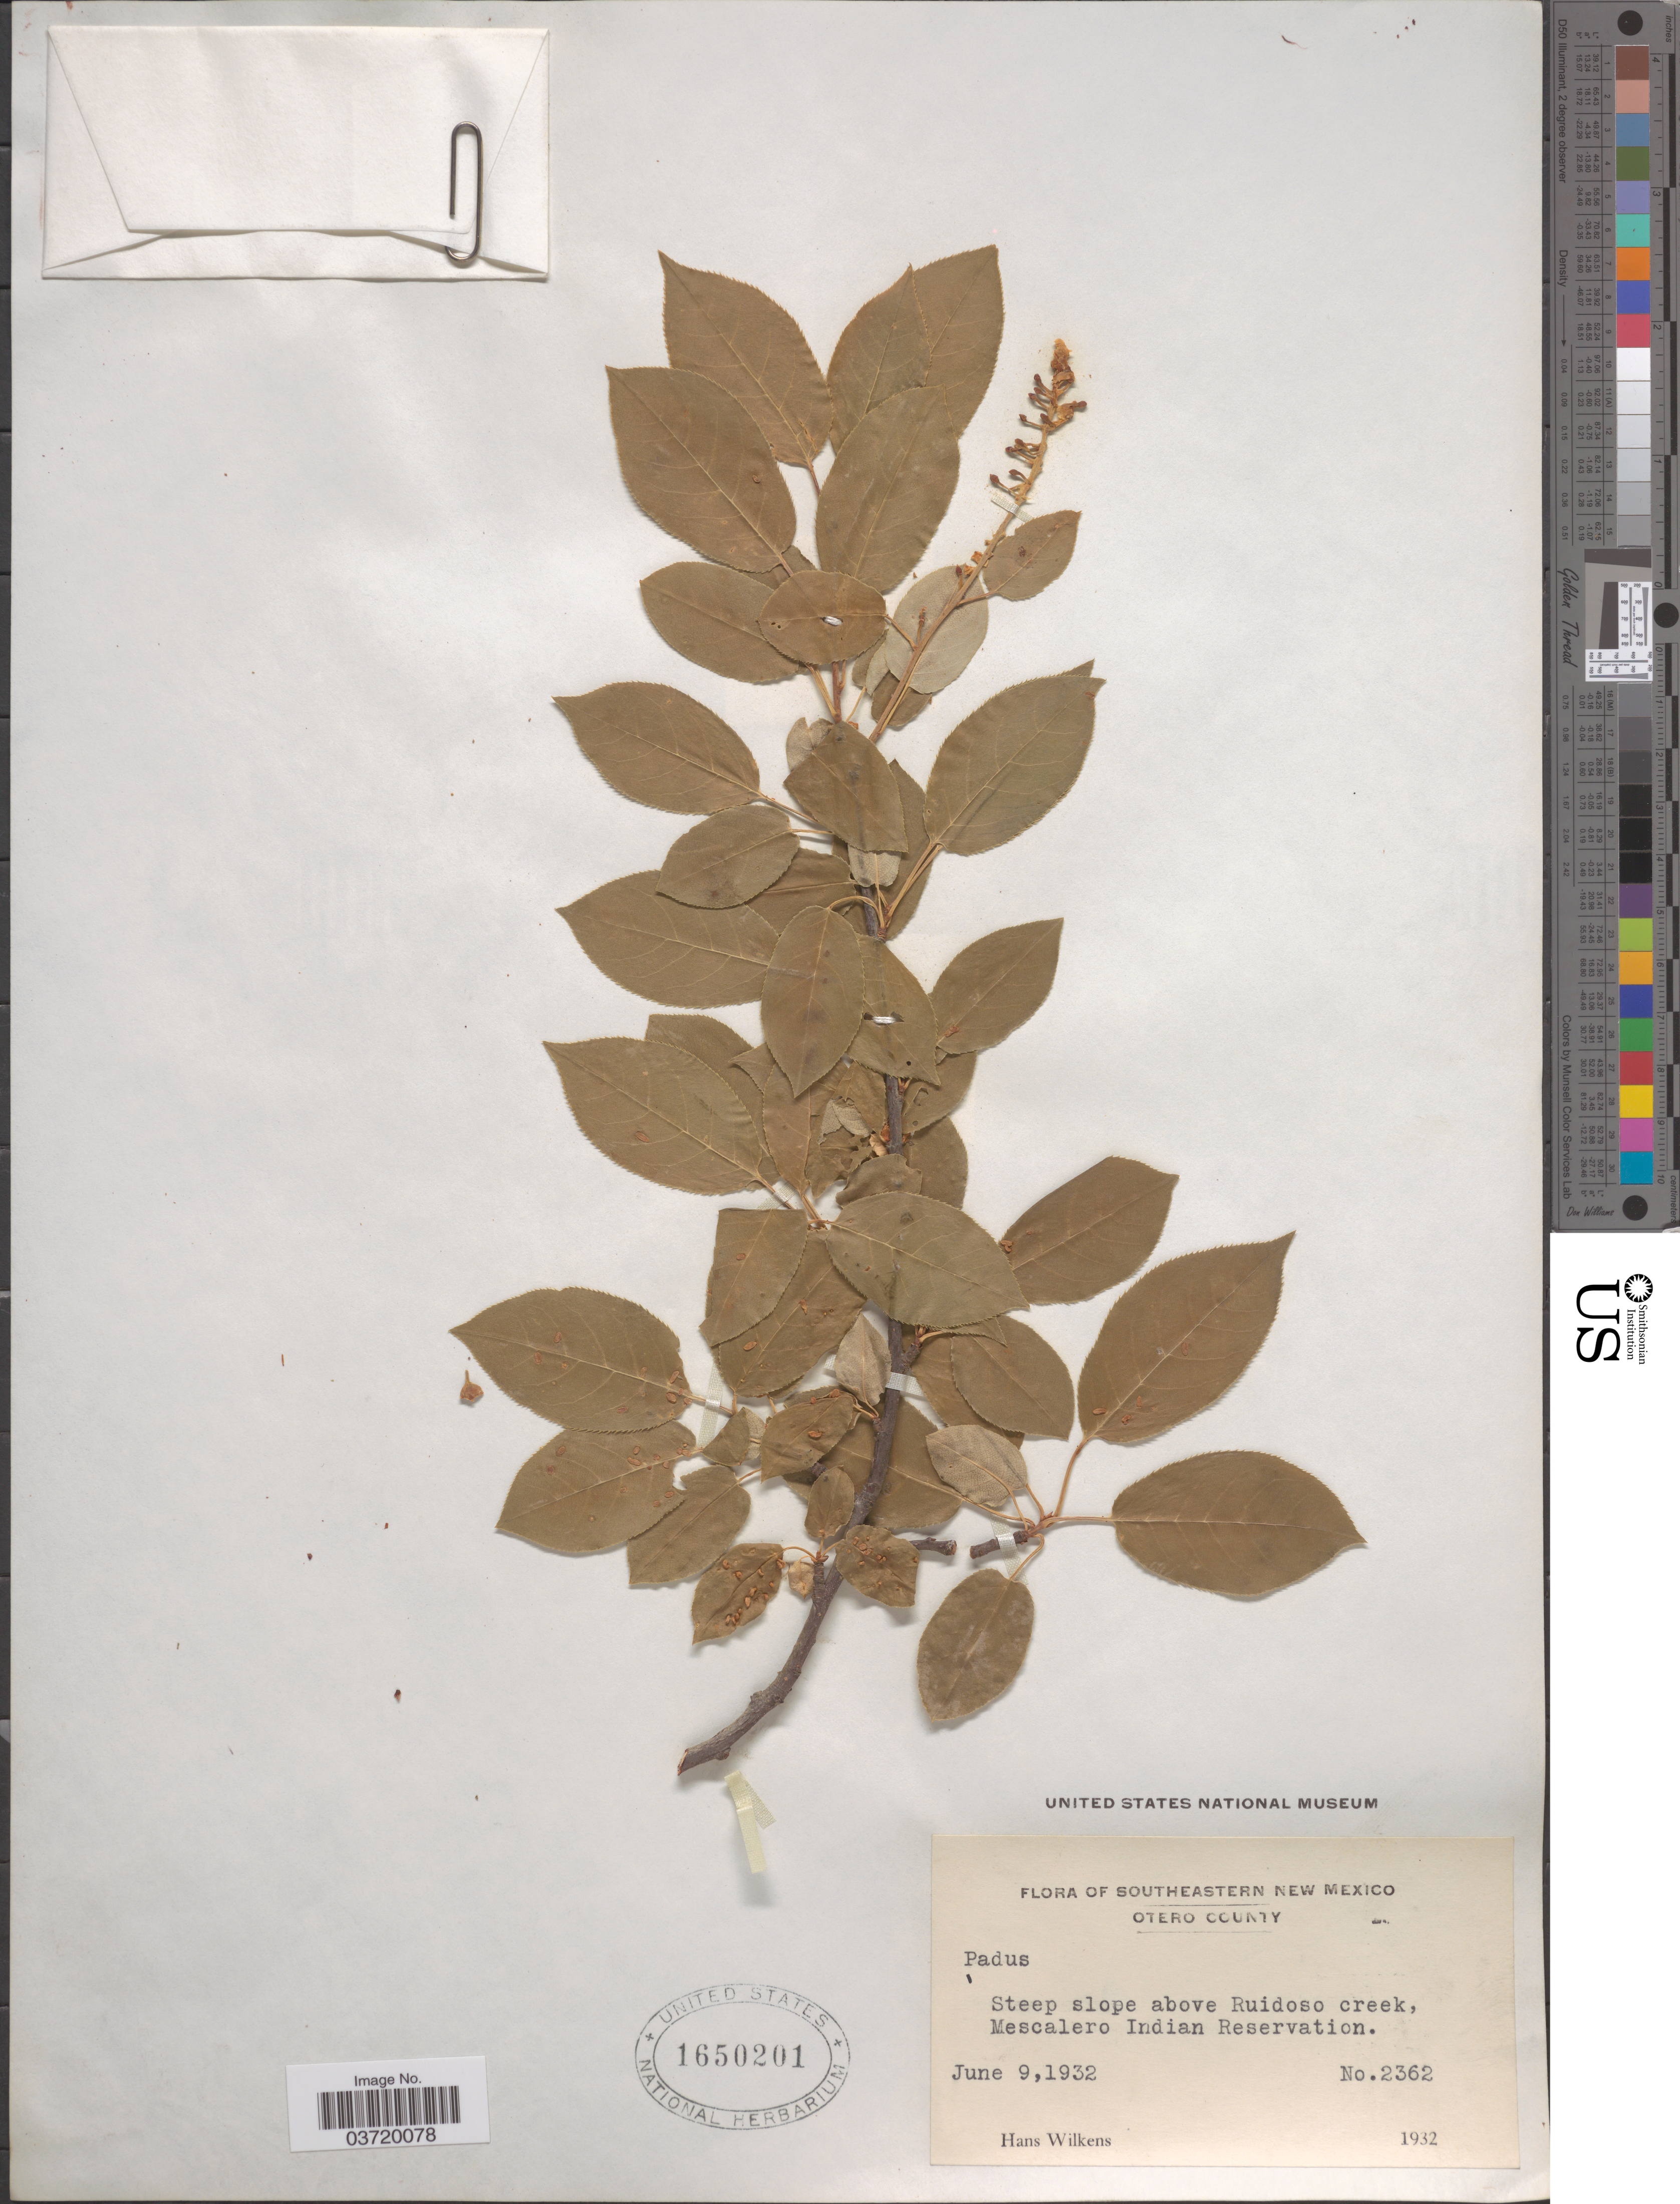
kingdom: Plantae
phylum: Tracheophyta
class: Magnoliopsida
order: Rosales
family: Rosaceae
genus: Prunus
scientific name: Prunus sp.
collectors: H. Wilkens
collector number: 2362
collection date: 1932-06-09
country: United States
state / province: New Mexico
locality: Southeastern New Mexico. Otero County. Above Ruidoso creek, Mescalero Indian Reservation.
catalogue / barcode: US 1650201